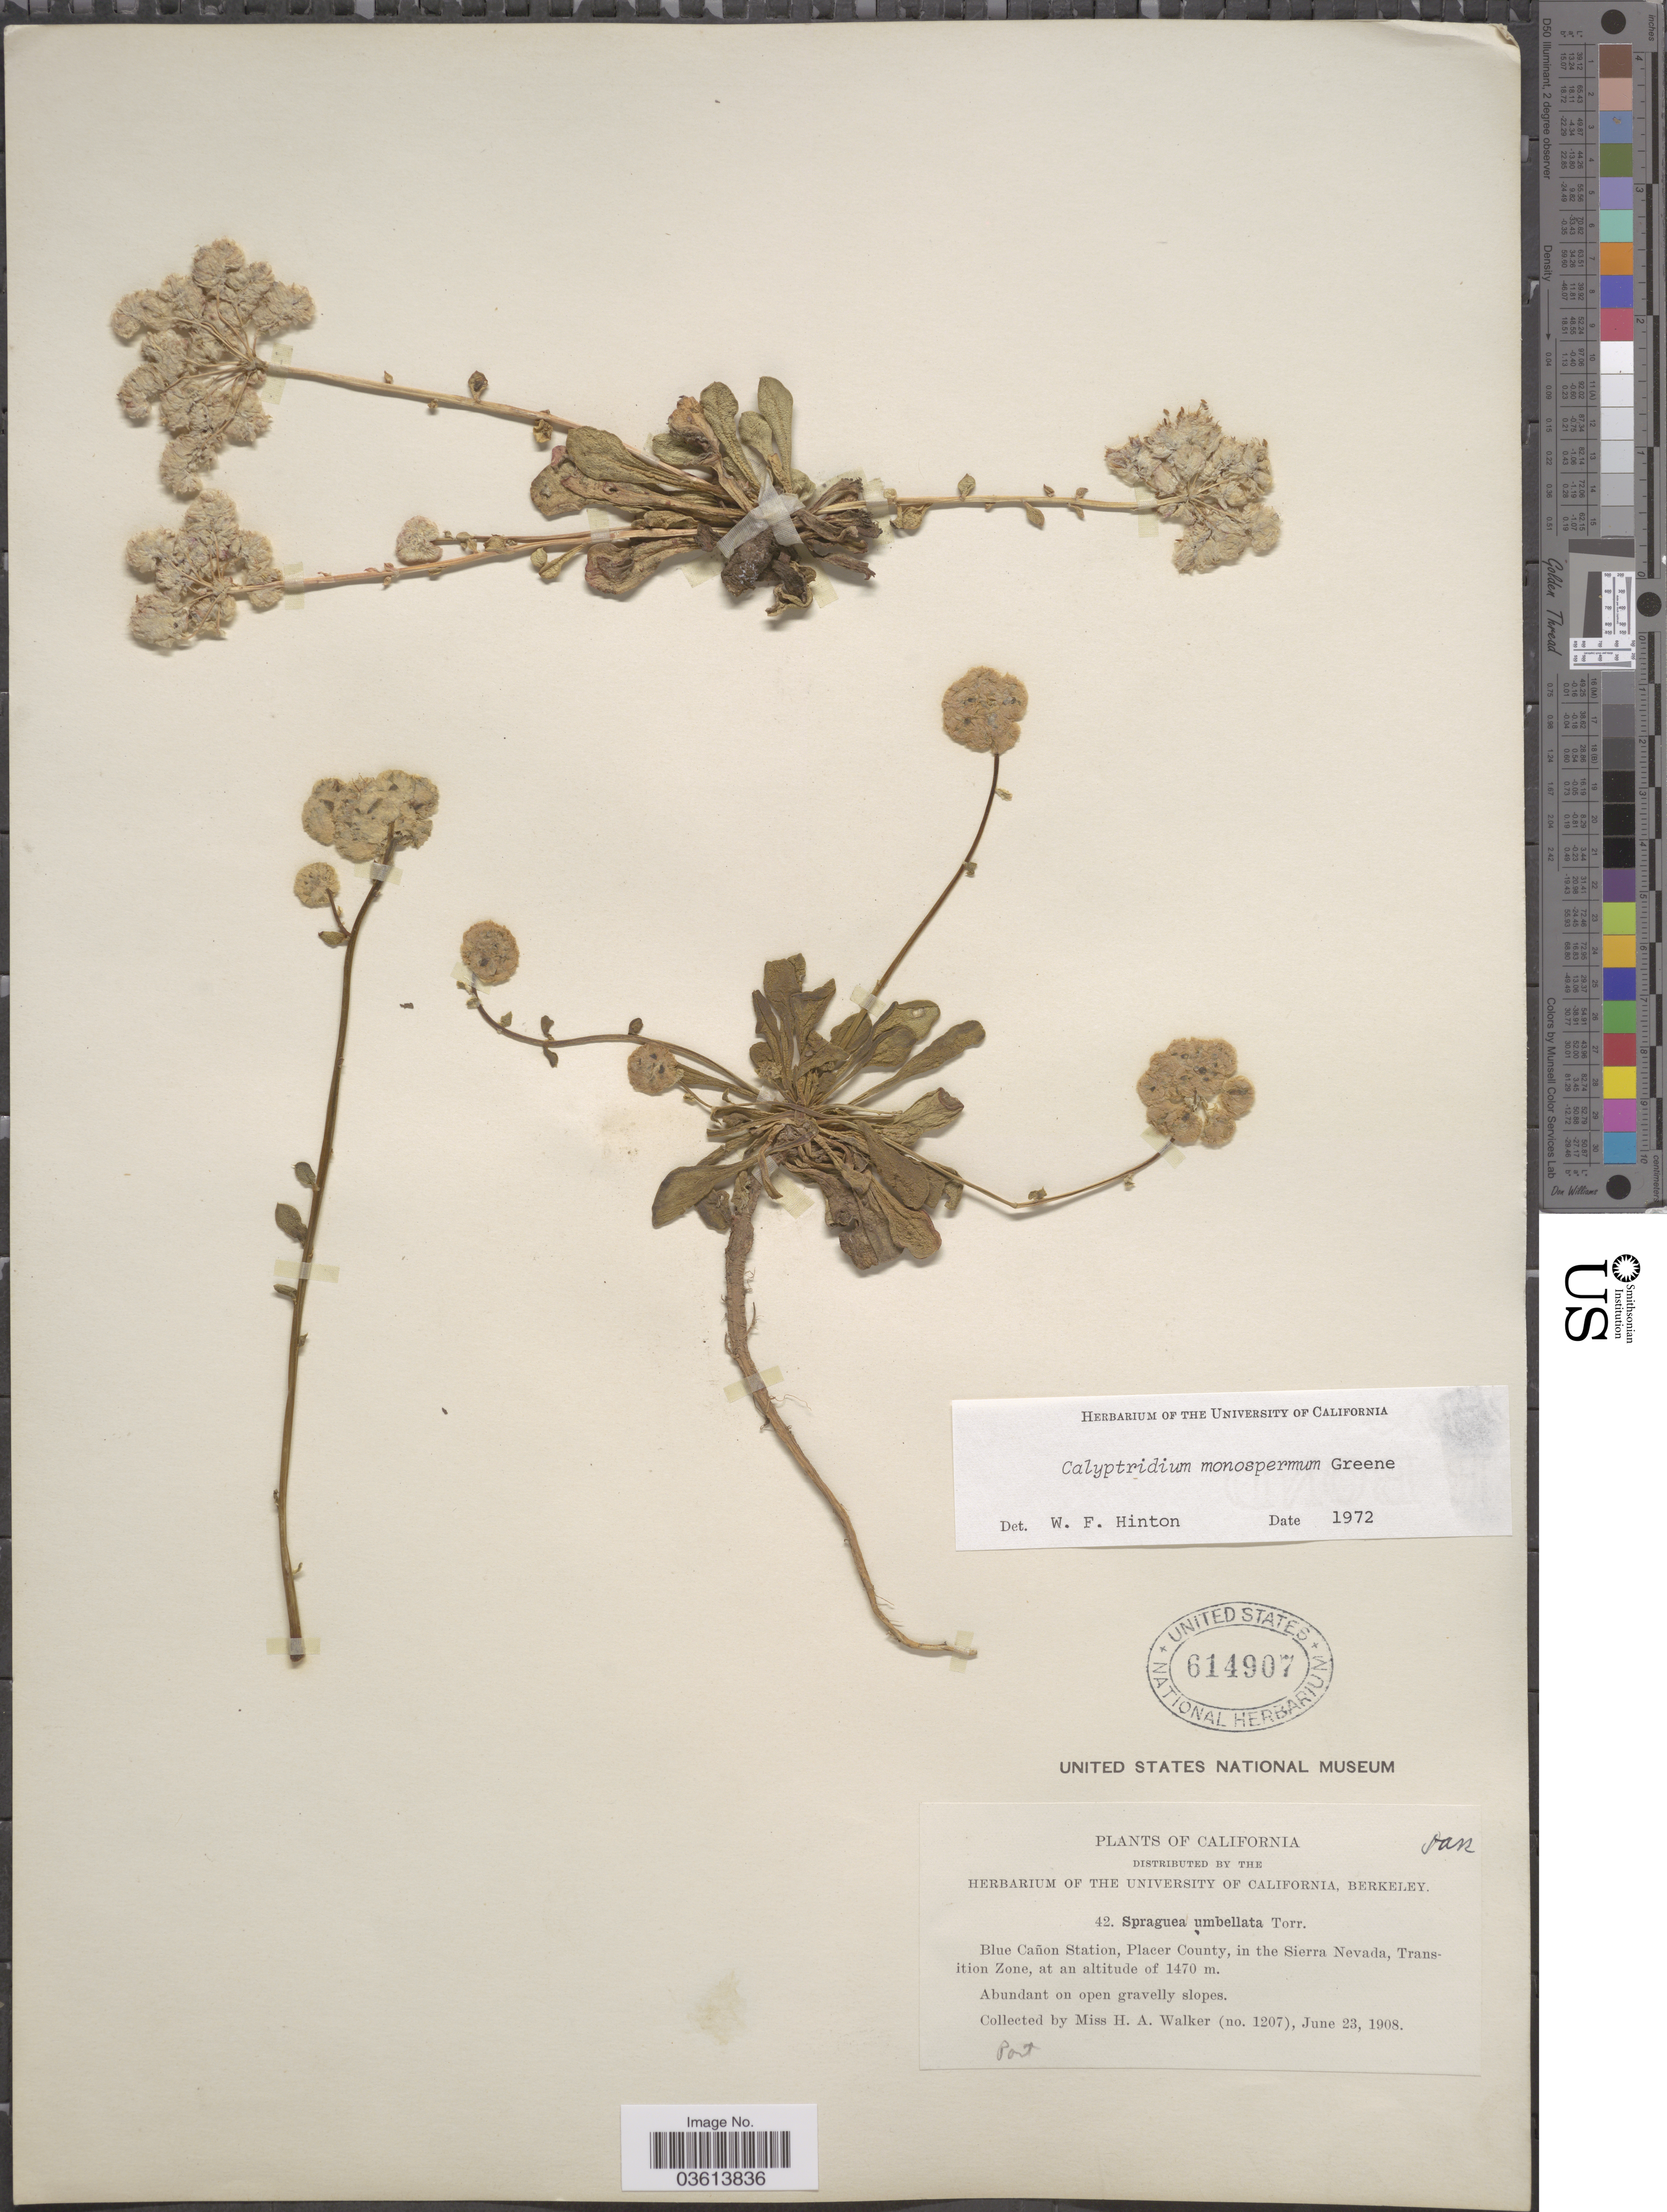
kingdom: Plantae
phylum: Tracheophyta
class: Magnoliopsida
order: Caryophyllales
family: Montiaceae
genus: Calyptridium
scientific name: Calyptridium monospermum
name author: Greene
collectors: H. Walker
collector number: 1207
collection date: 1908-06-23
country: United States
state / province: California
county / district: Placer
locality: Bue Cañon Station, Placer County, in the Sierra Nevada, Transition Zone.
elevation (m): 1470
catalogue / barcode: US 614907